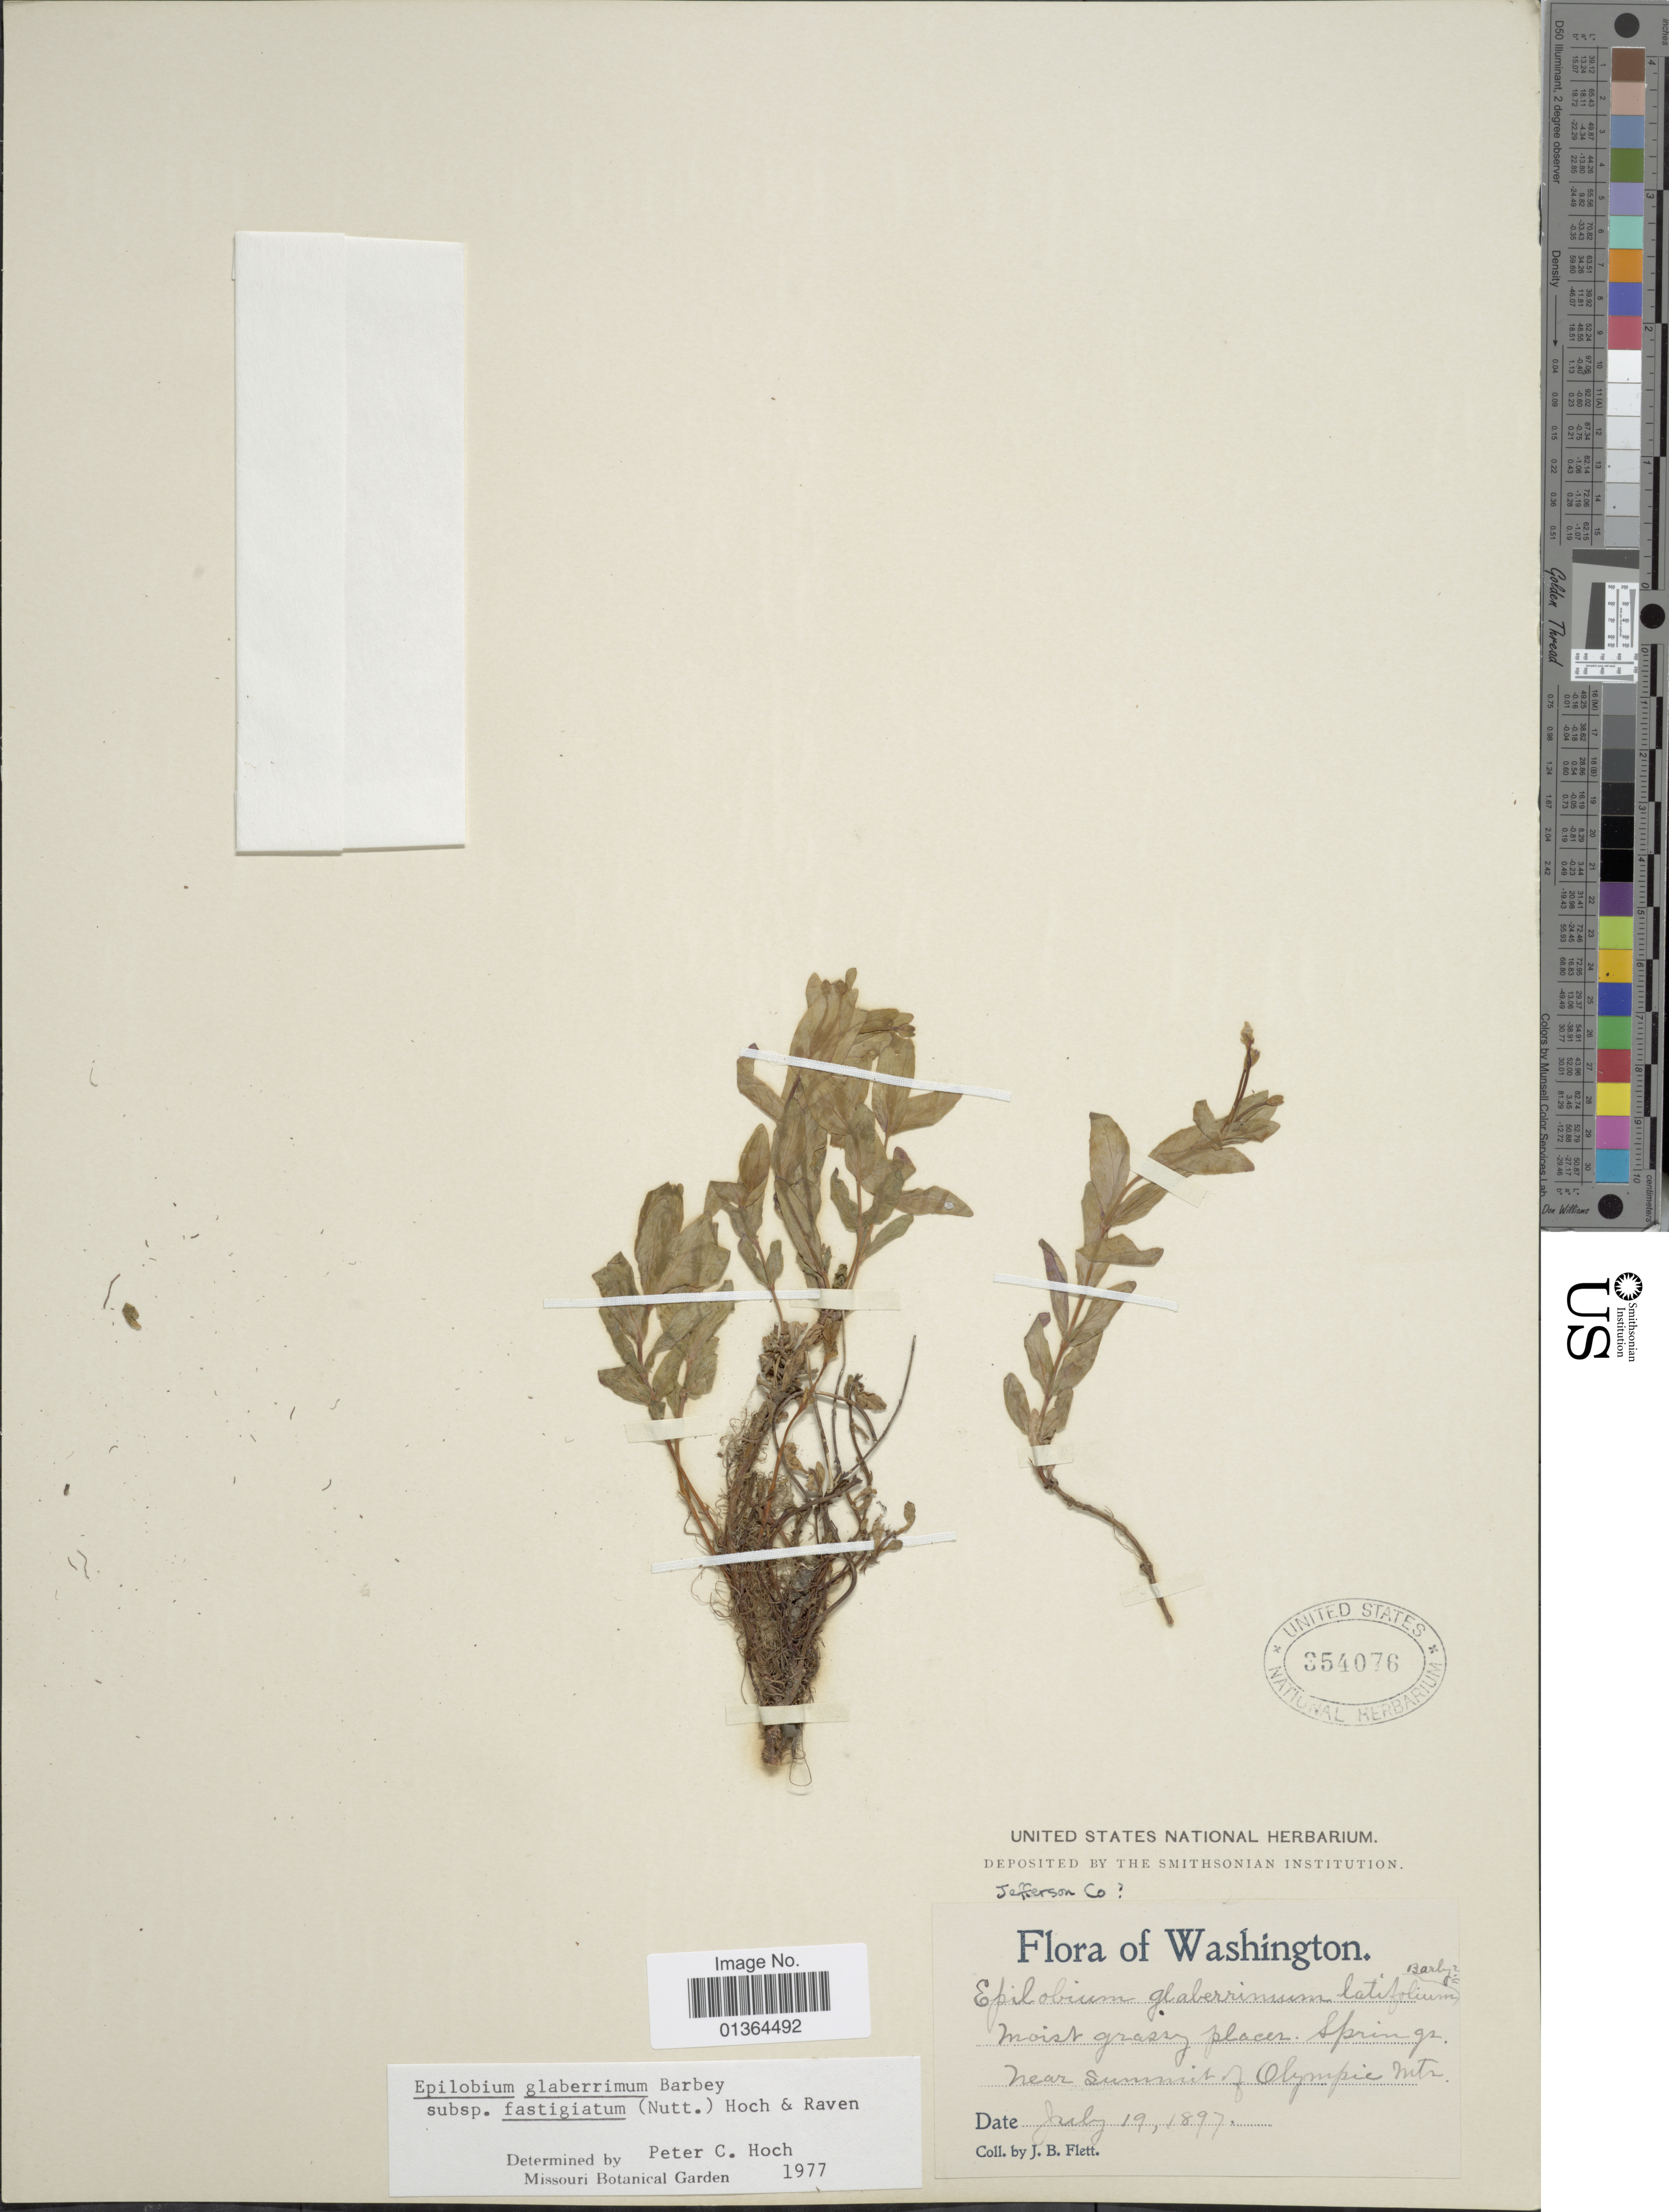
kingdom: Plantae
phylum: Tracheophyta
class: Magnoliopsida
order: Myrtales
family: Onagraceae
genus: Epilobium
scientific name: Epilobium glaberrimum subsp. fastigiatum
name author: (Nutt.) Hoch & P.H. Raven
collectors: J. Flett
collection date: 1897-07-19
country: United States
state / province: Washington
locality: Springs near summit of Olympic mts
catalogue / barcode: US 354076